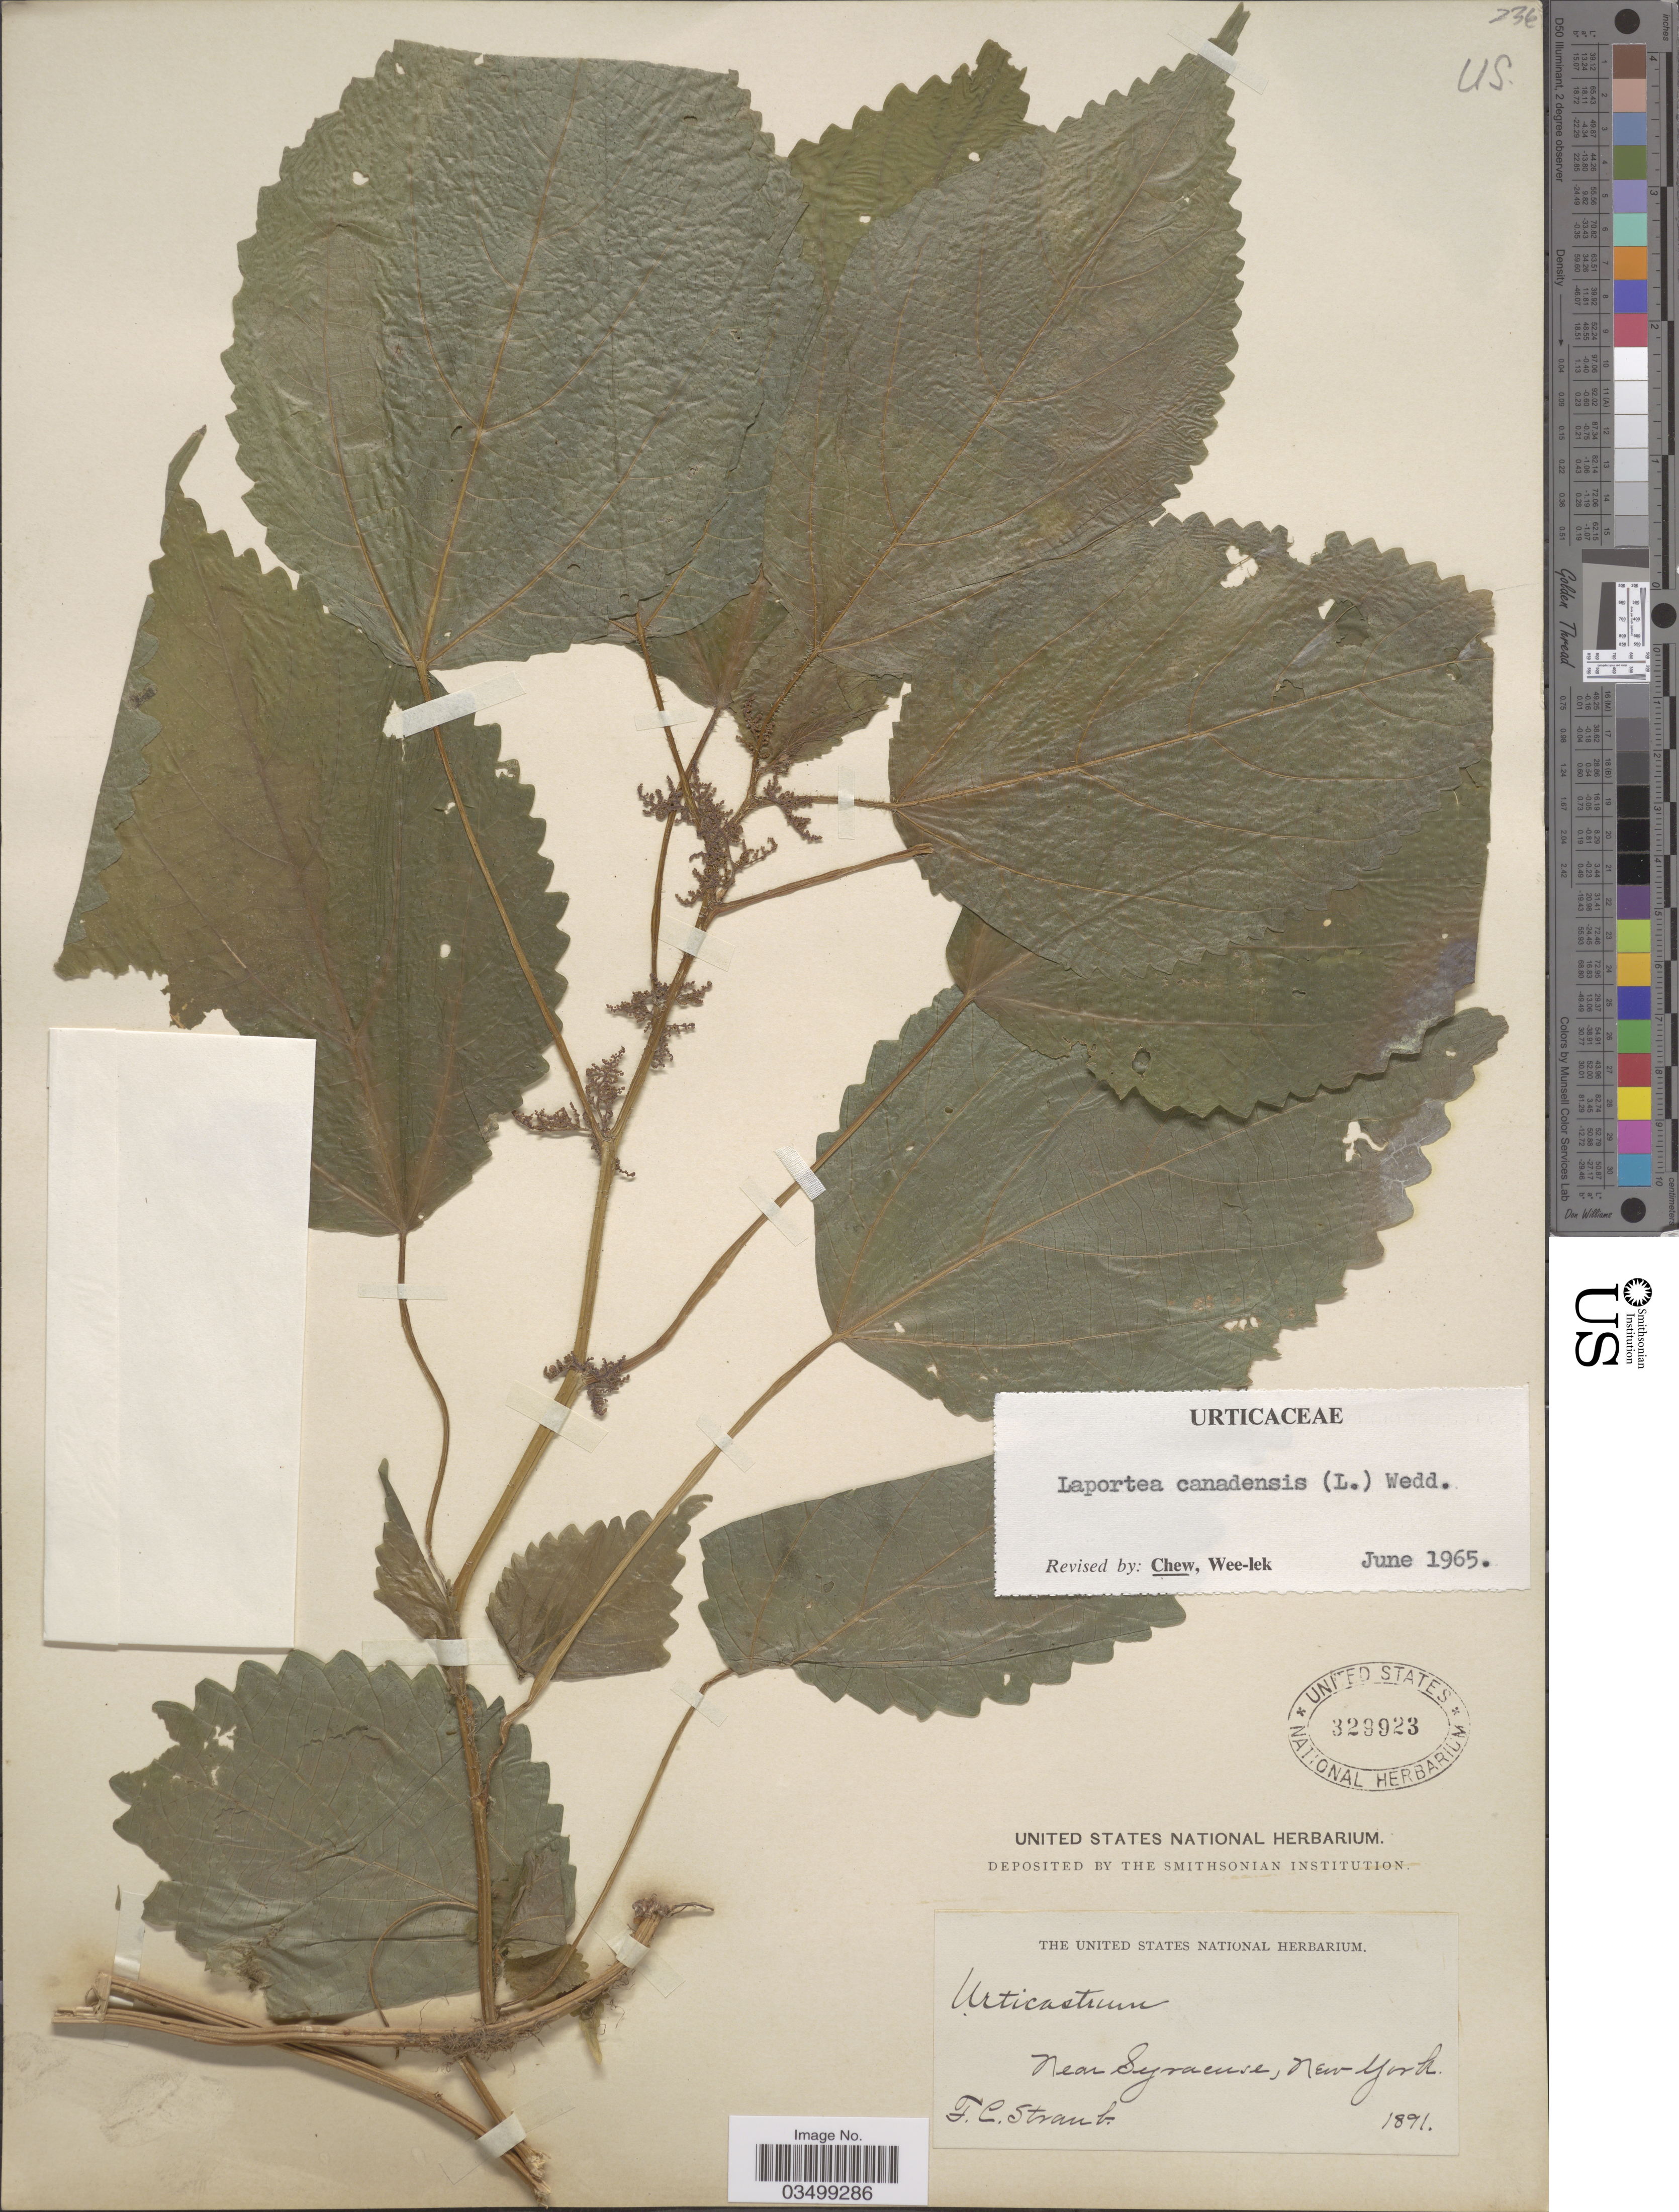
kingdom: Plantae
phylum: Tracheophyta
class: Magnoliopsida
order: Rosales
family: Urticaceae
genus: Laportea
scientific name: Laportea canadensis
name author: (L.) Wedd.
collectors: F. Straub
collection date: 1891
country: United States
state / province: New York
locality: Near Syracuse.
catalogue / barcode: US 329923